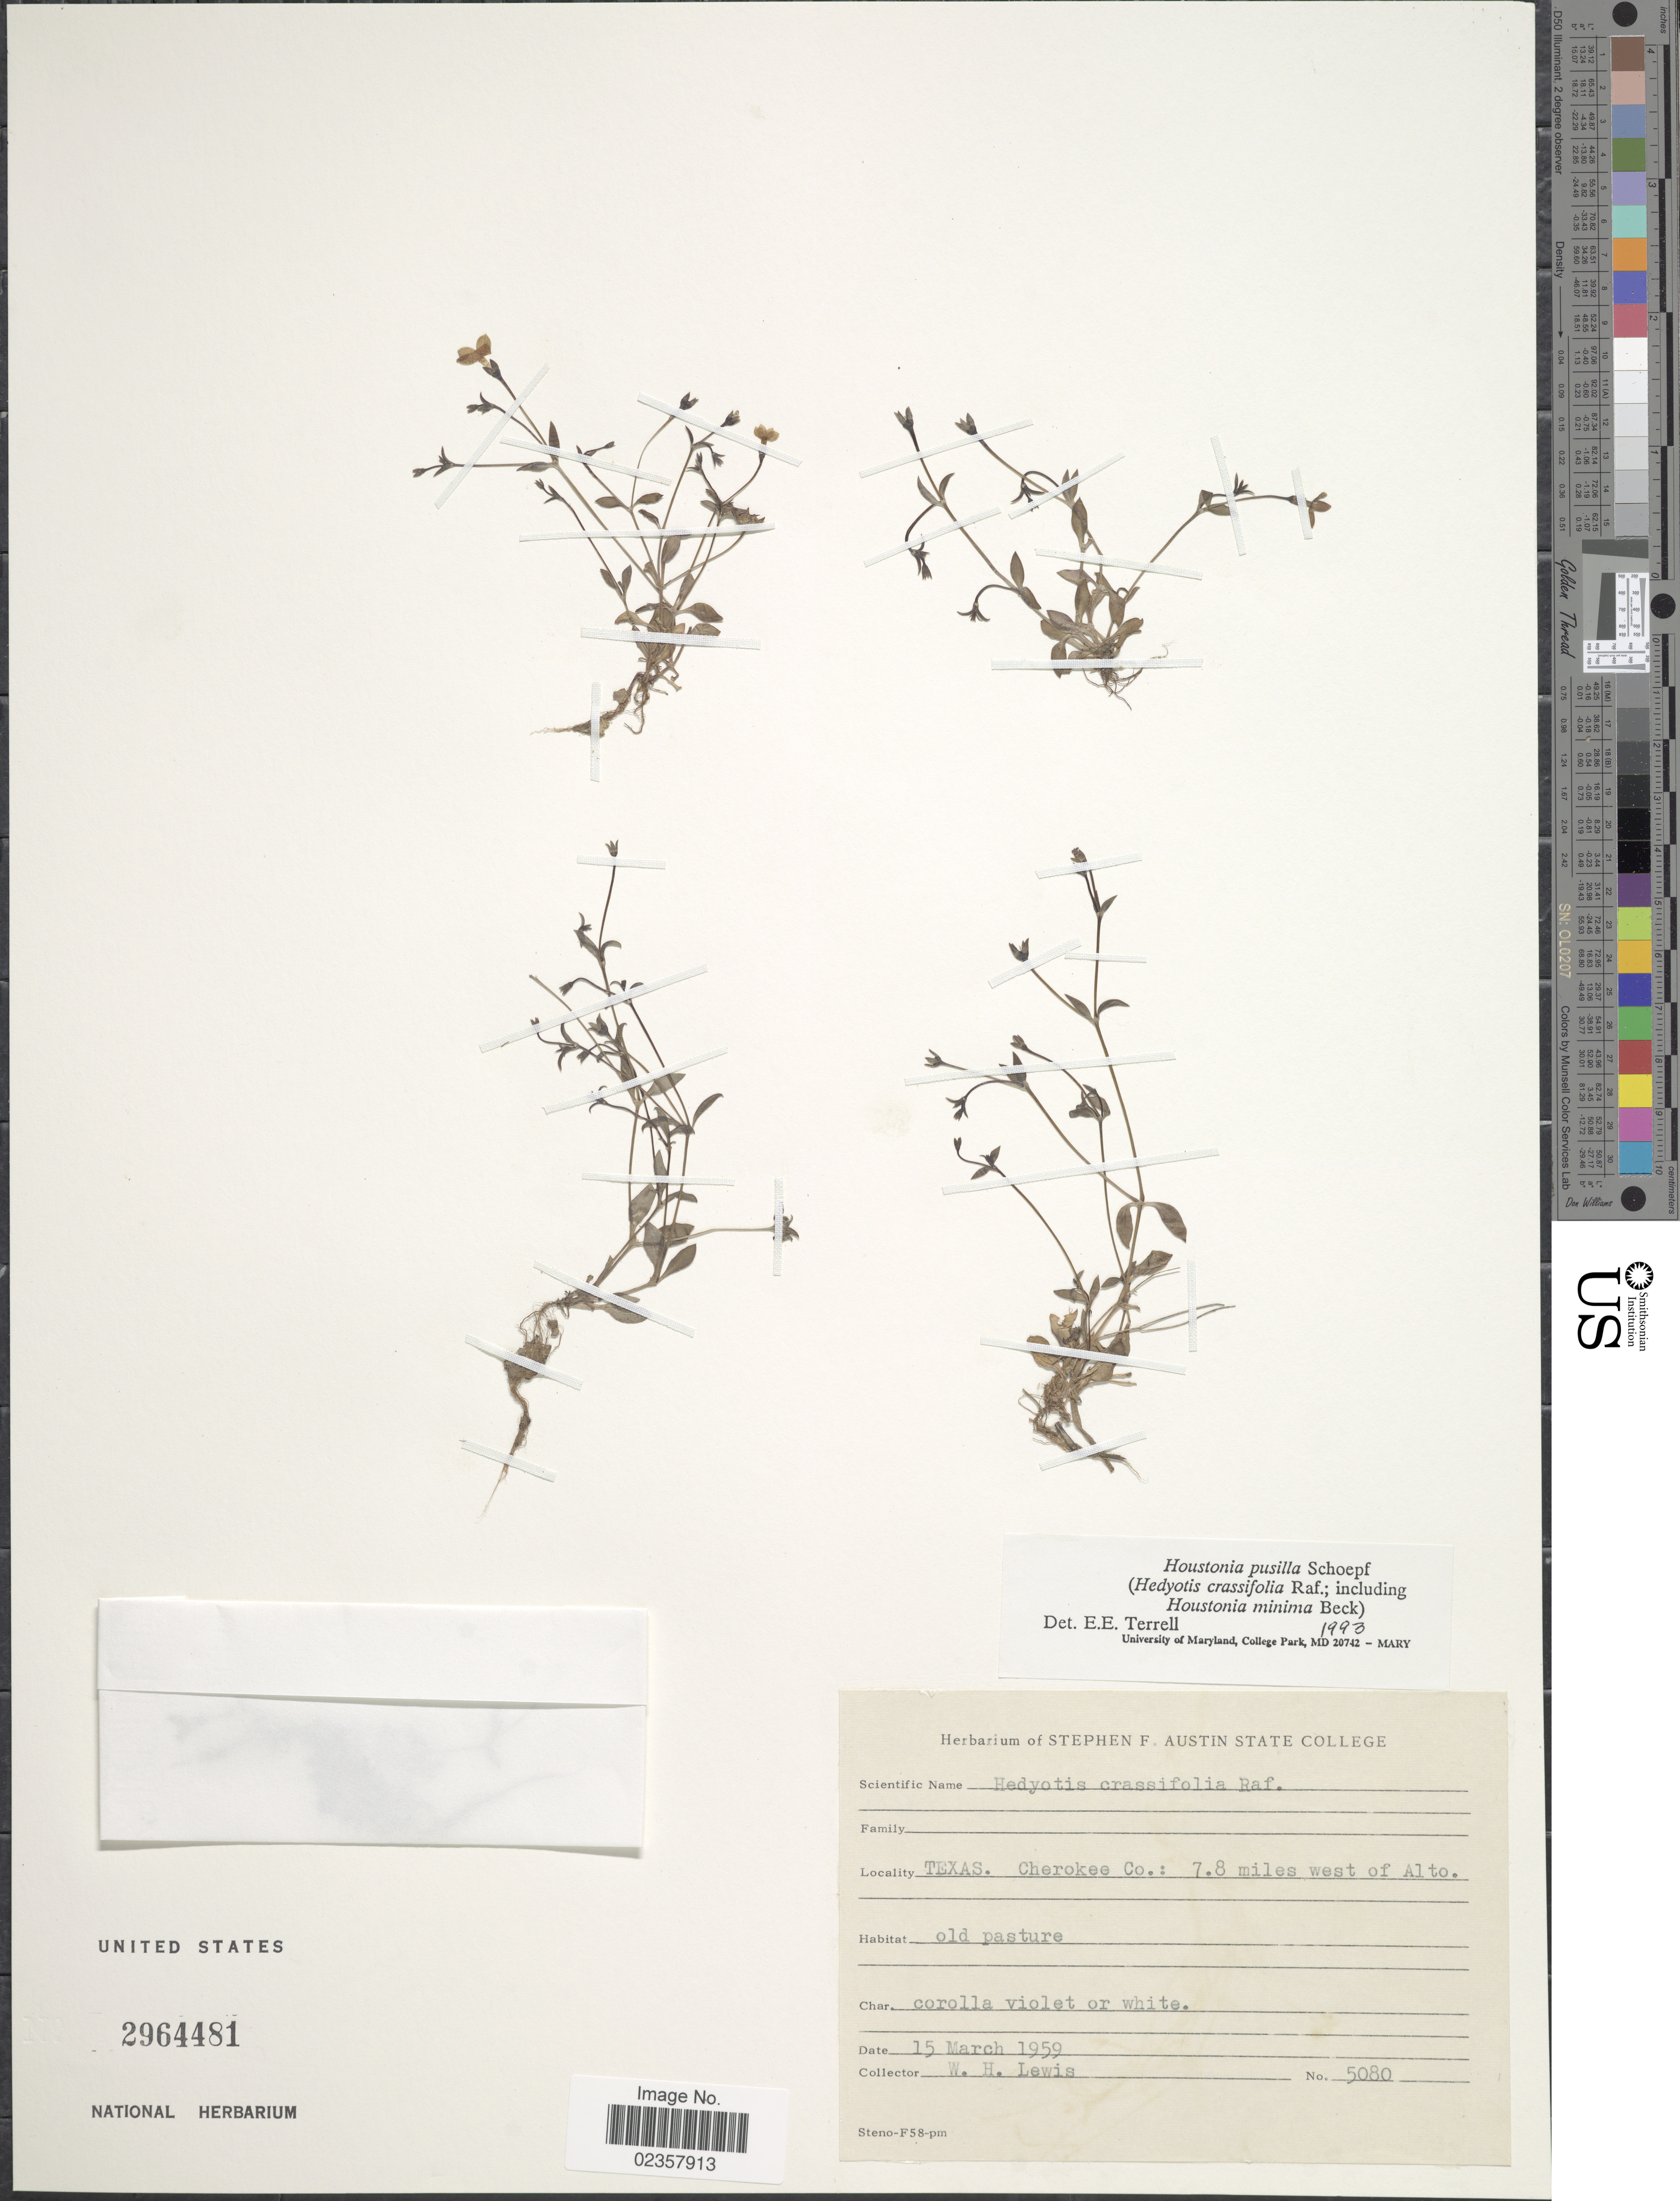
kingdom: Plantae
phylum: Tracheophyta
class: Magnoliopsida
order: Gentianales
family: Rubiaceae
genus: Houstonia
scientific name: Houstonia pusilla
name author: Schoepf.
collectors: W. H. Lewis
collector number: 5080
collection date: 1959-03-15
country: United States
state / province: Texas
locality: Texas. Cherokee.: 7.8 miles West of Alto.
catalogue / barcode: US 2964481